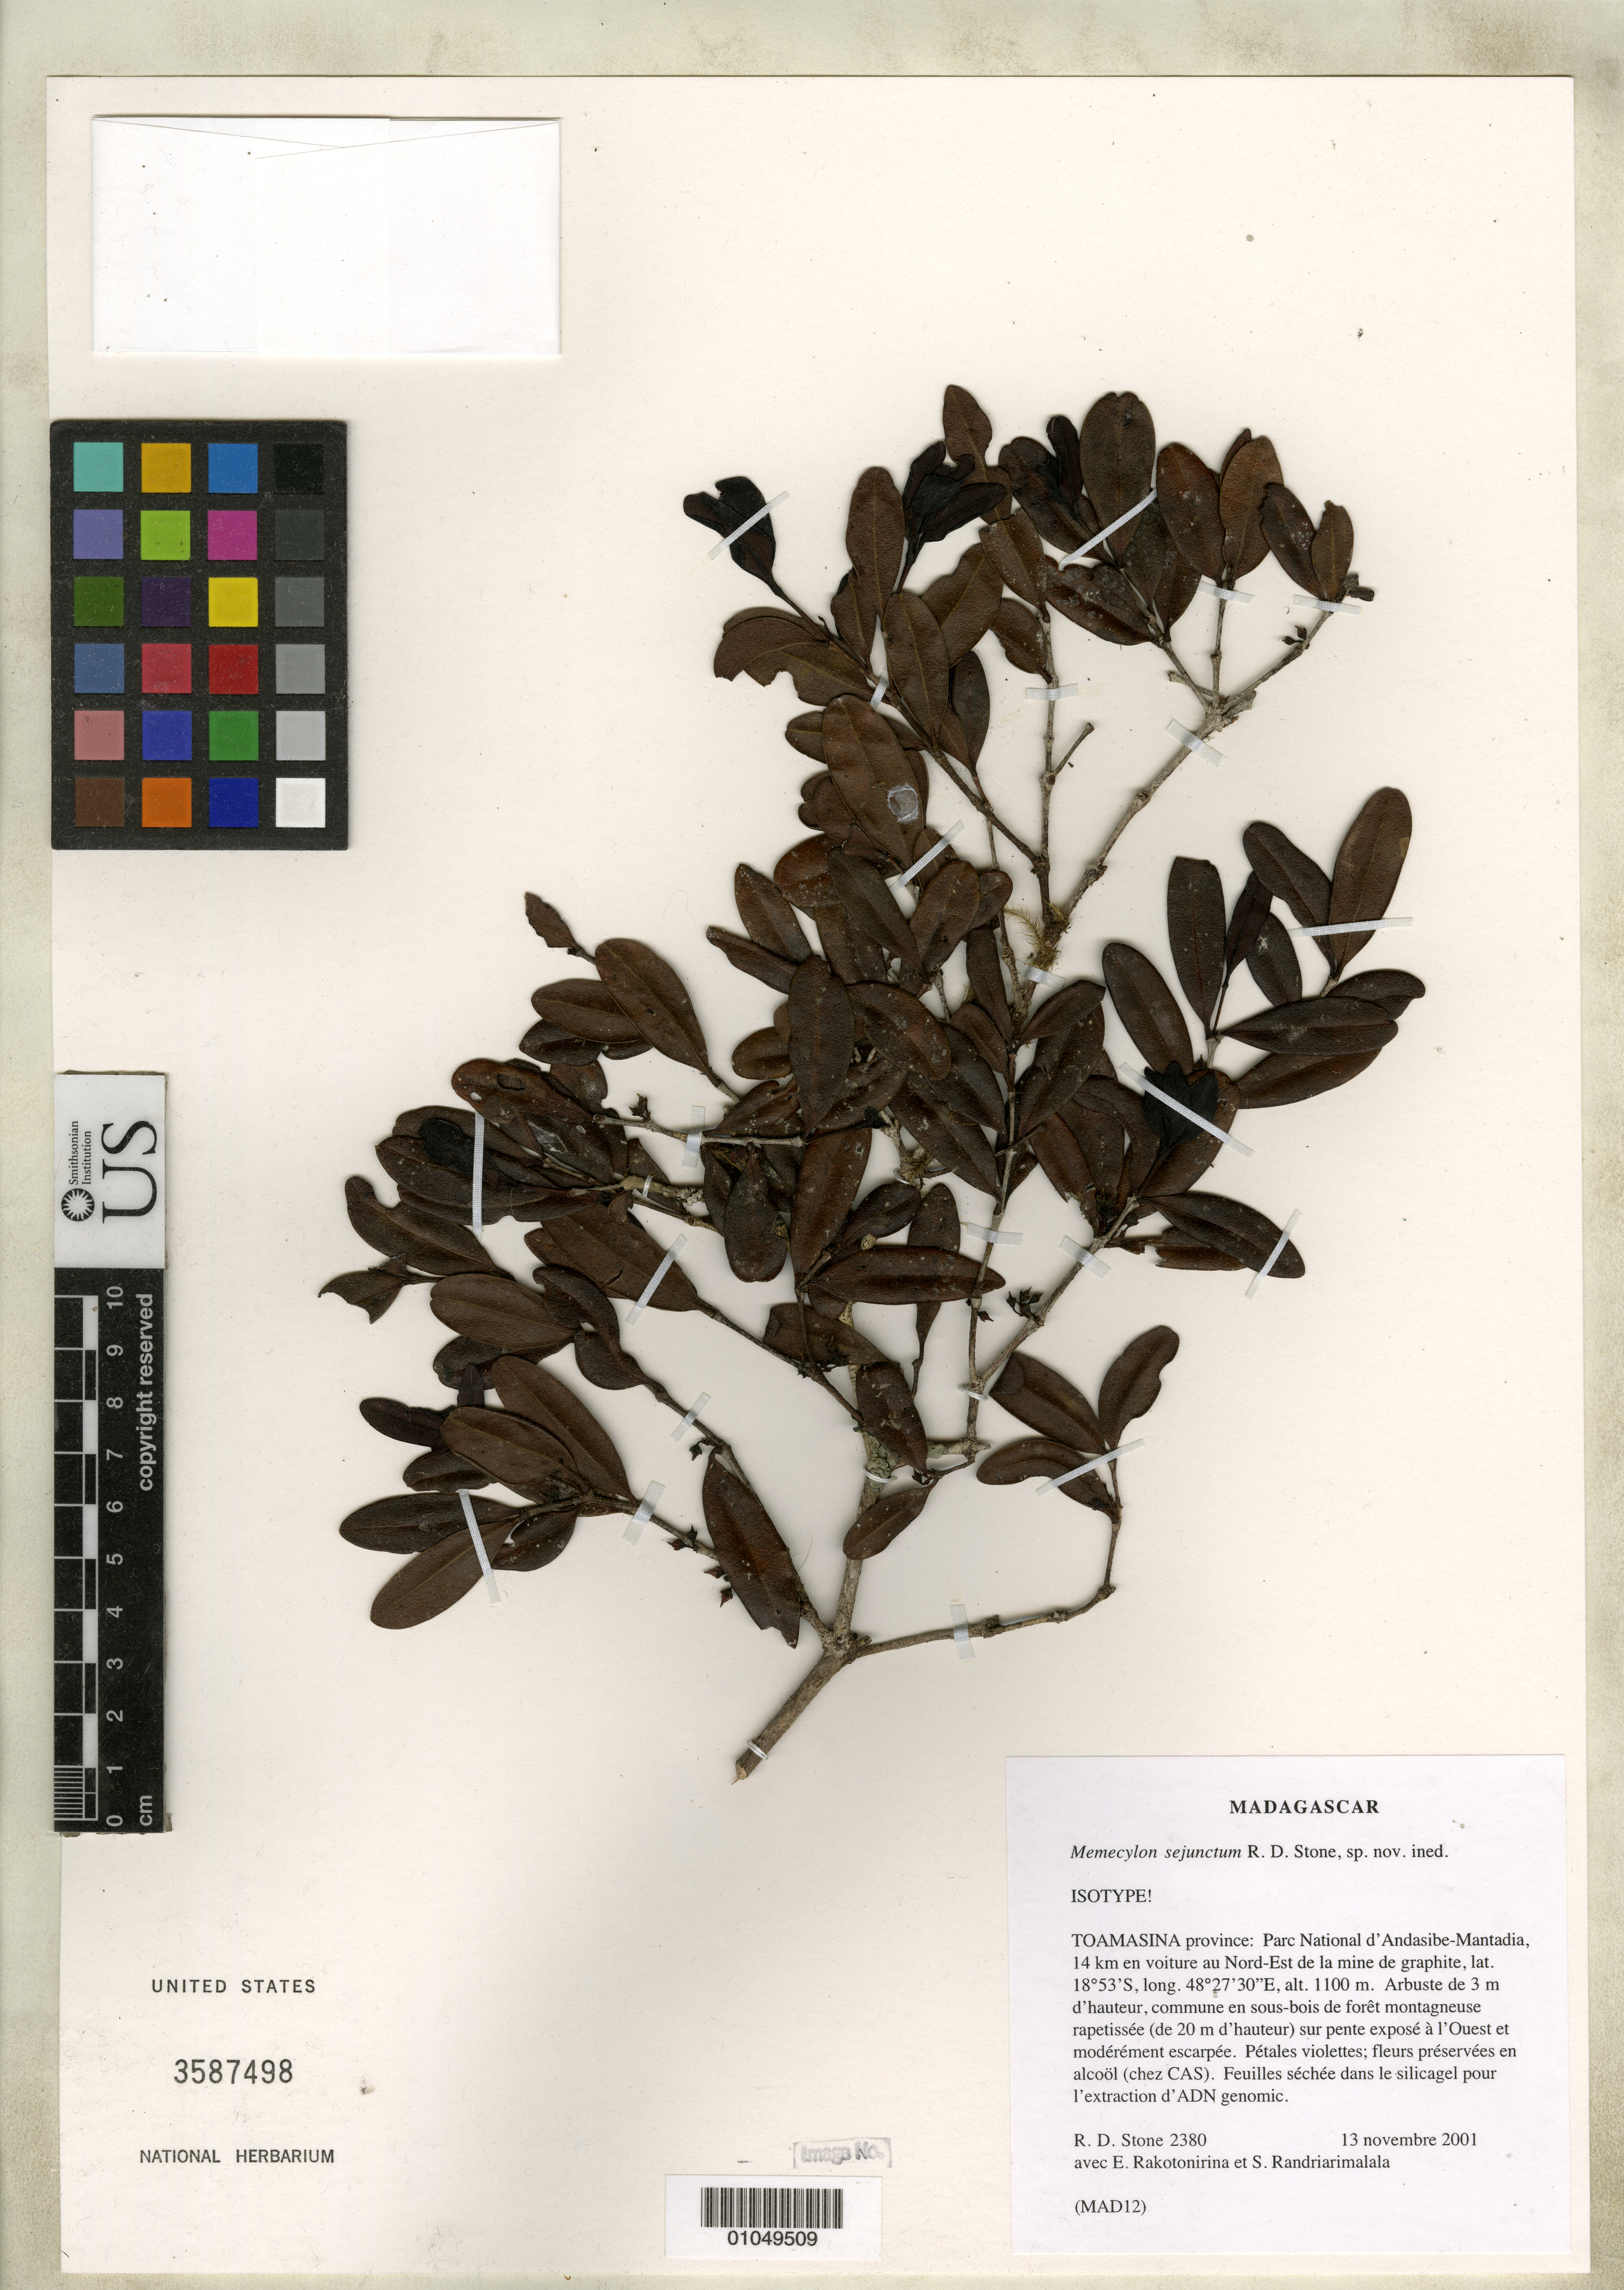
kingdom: Plantae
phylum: Tracheophyta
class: Magnoliopsida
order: Myrtales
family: Melastomataceae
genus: Memecylon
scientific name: Memecylon sejunctum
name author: R.D. Stone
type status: Isotype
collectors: R. D. Stone, E. Rakotonirina & S. Randriarimalala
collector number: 2380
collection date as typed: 13 Nov 2001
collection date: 2001-11-13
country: Madagascar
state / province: Alaotra Mangoro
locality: Toamasina province: Parc National d'Andasibe-Mantadia, 14 km en voiture au Nord-Est de la mine de graphite.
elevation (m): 1100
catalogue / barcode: US 3587498